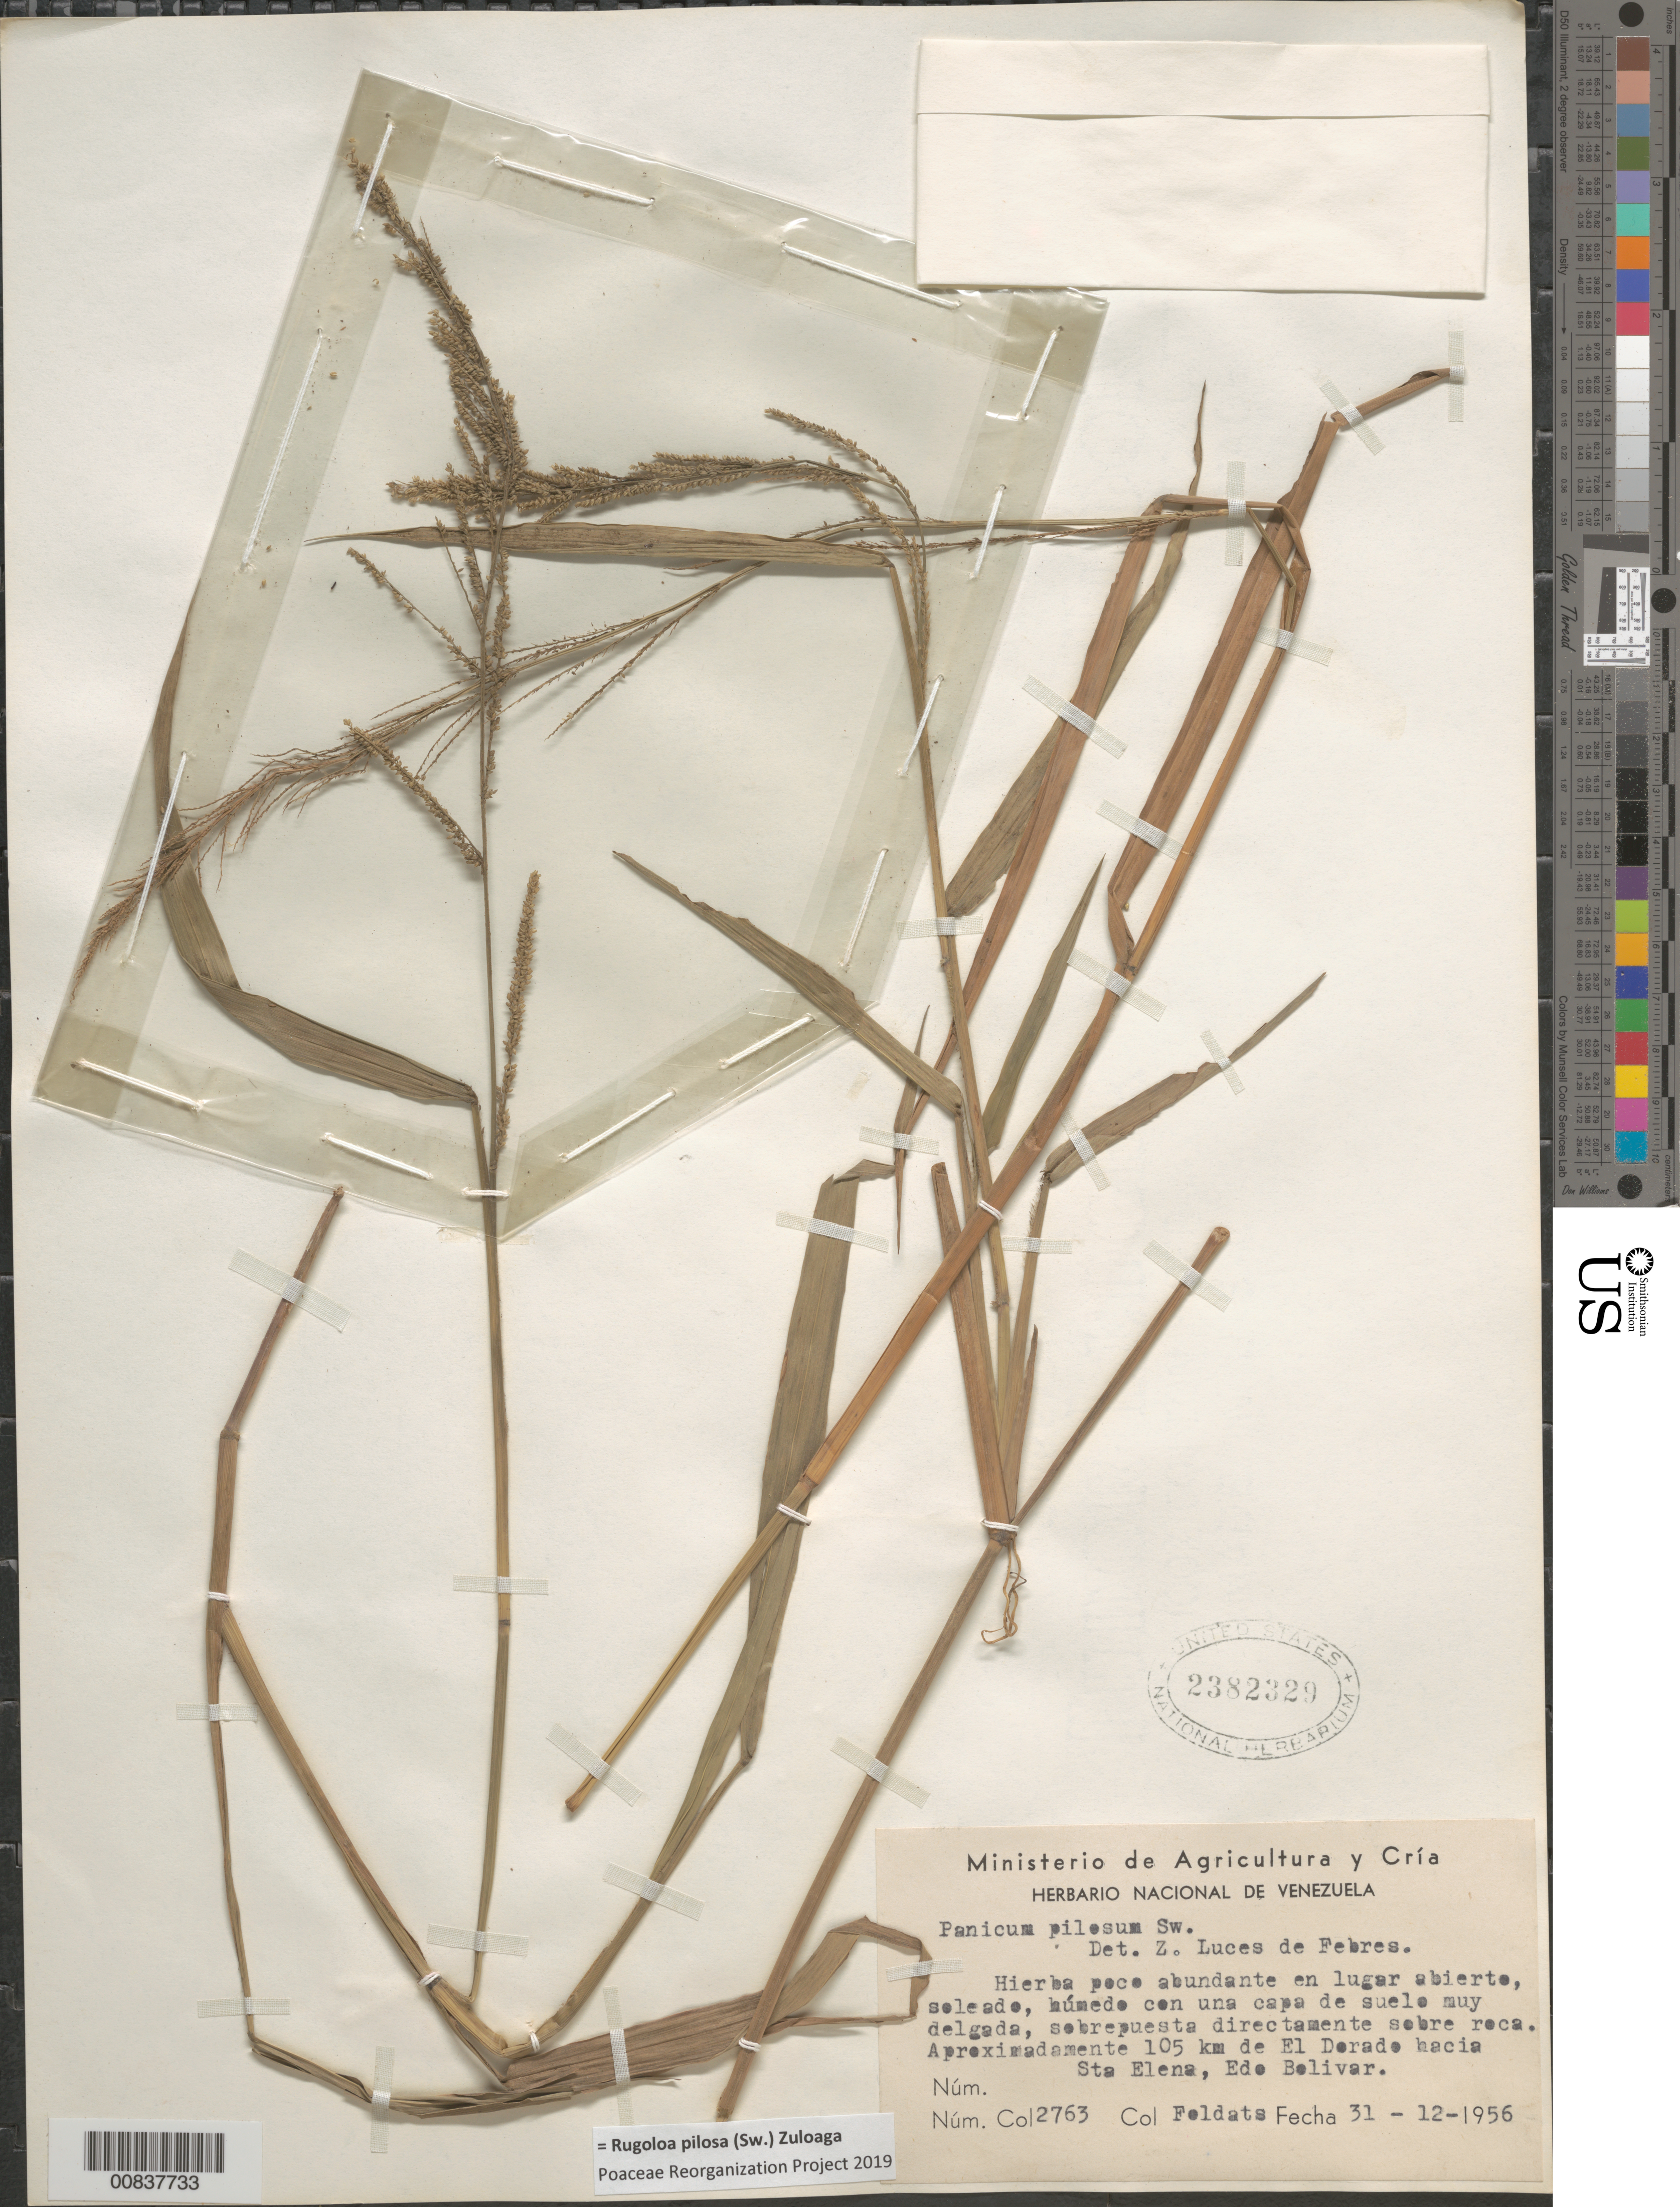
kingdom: Plantae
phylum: Tracheophyta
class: Liliopsida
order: Poales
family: Poaceae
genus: Panicum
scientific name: Panicum pilosum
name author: Sw.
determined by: Luces de Febres, Z.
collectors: E. Foldats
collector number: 2763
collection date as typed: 31-Dec-56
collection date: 1956-12-31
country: Venezuela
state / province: Bolívar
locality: El Dorado, 105 km hacia Santa Elena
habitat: Lugar abierto, soleado, humedo con una capa de suelo muy delgada, sobrepuesta directamente sobre roca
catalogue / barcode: US 2382329